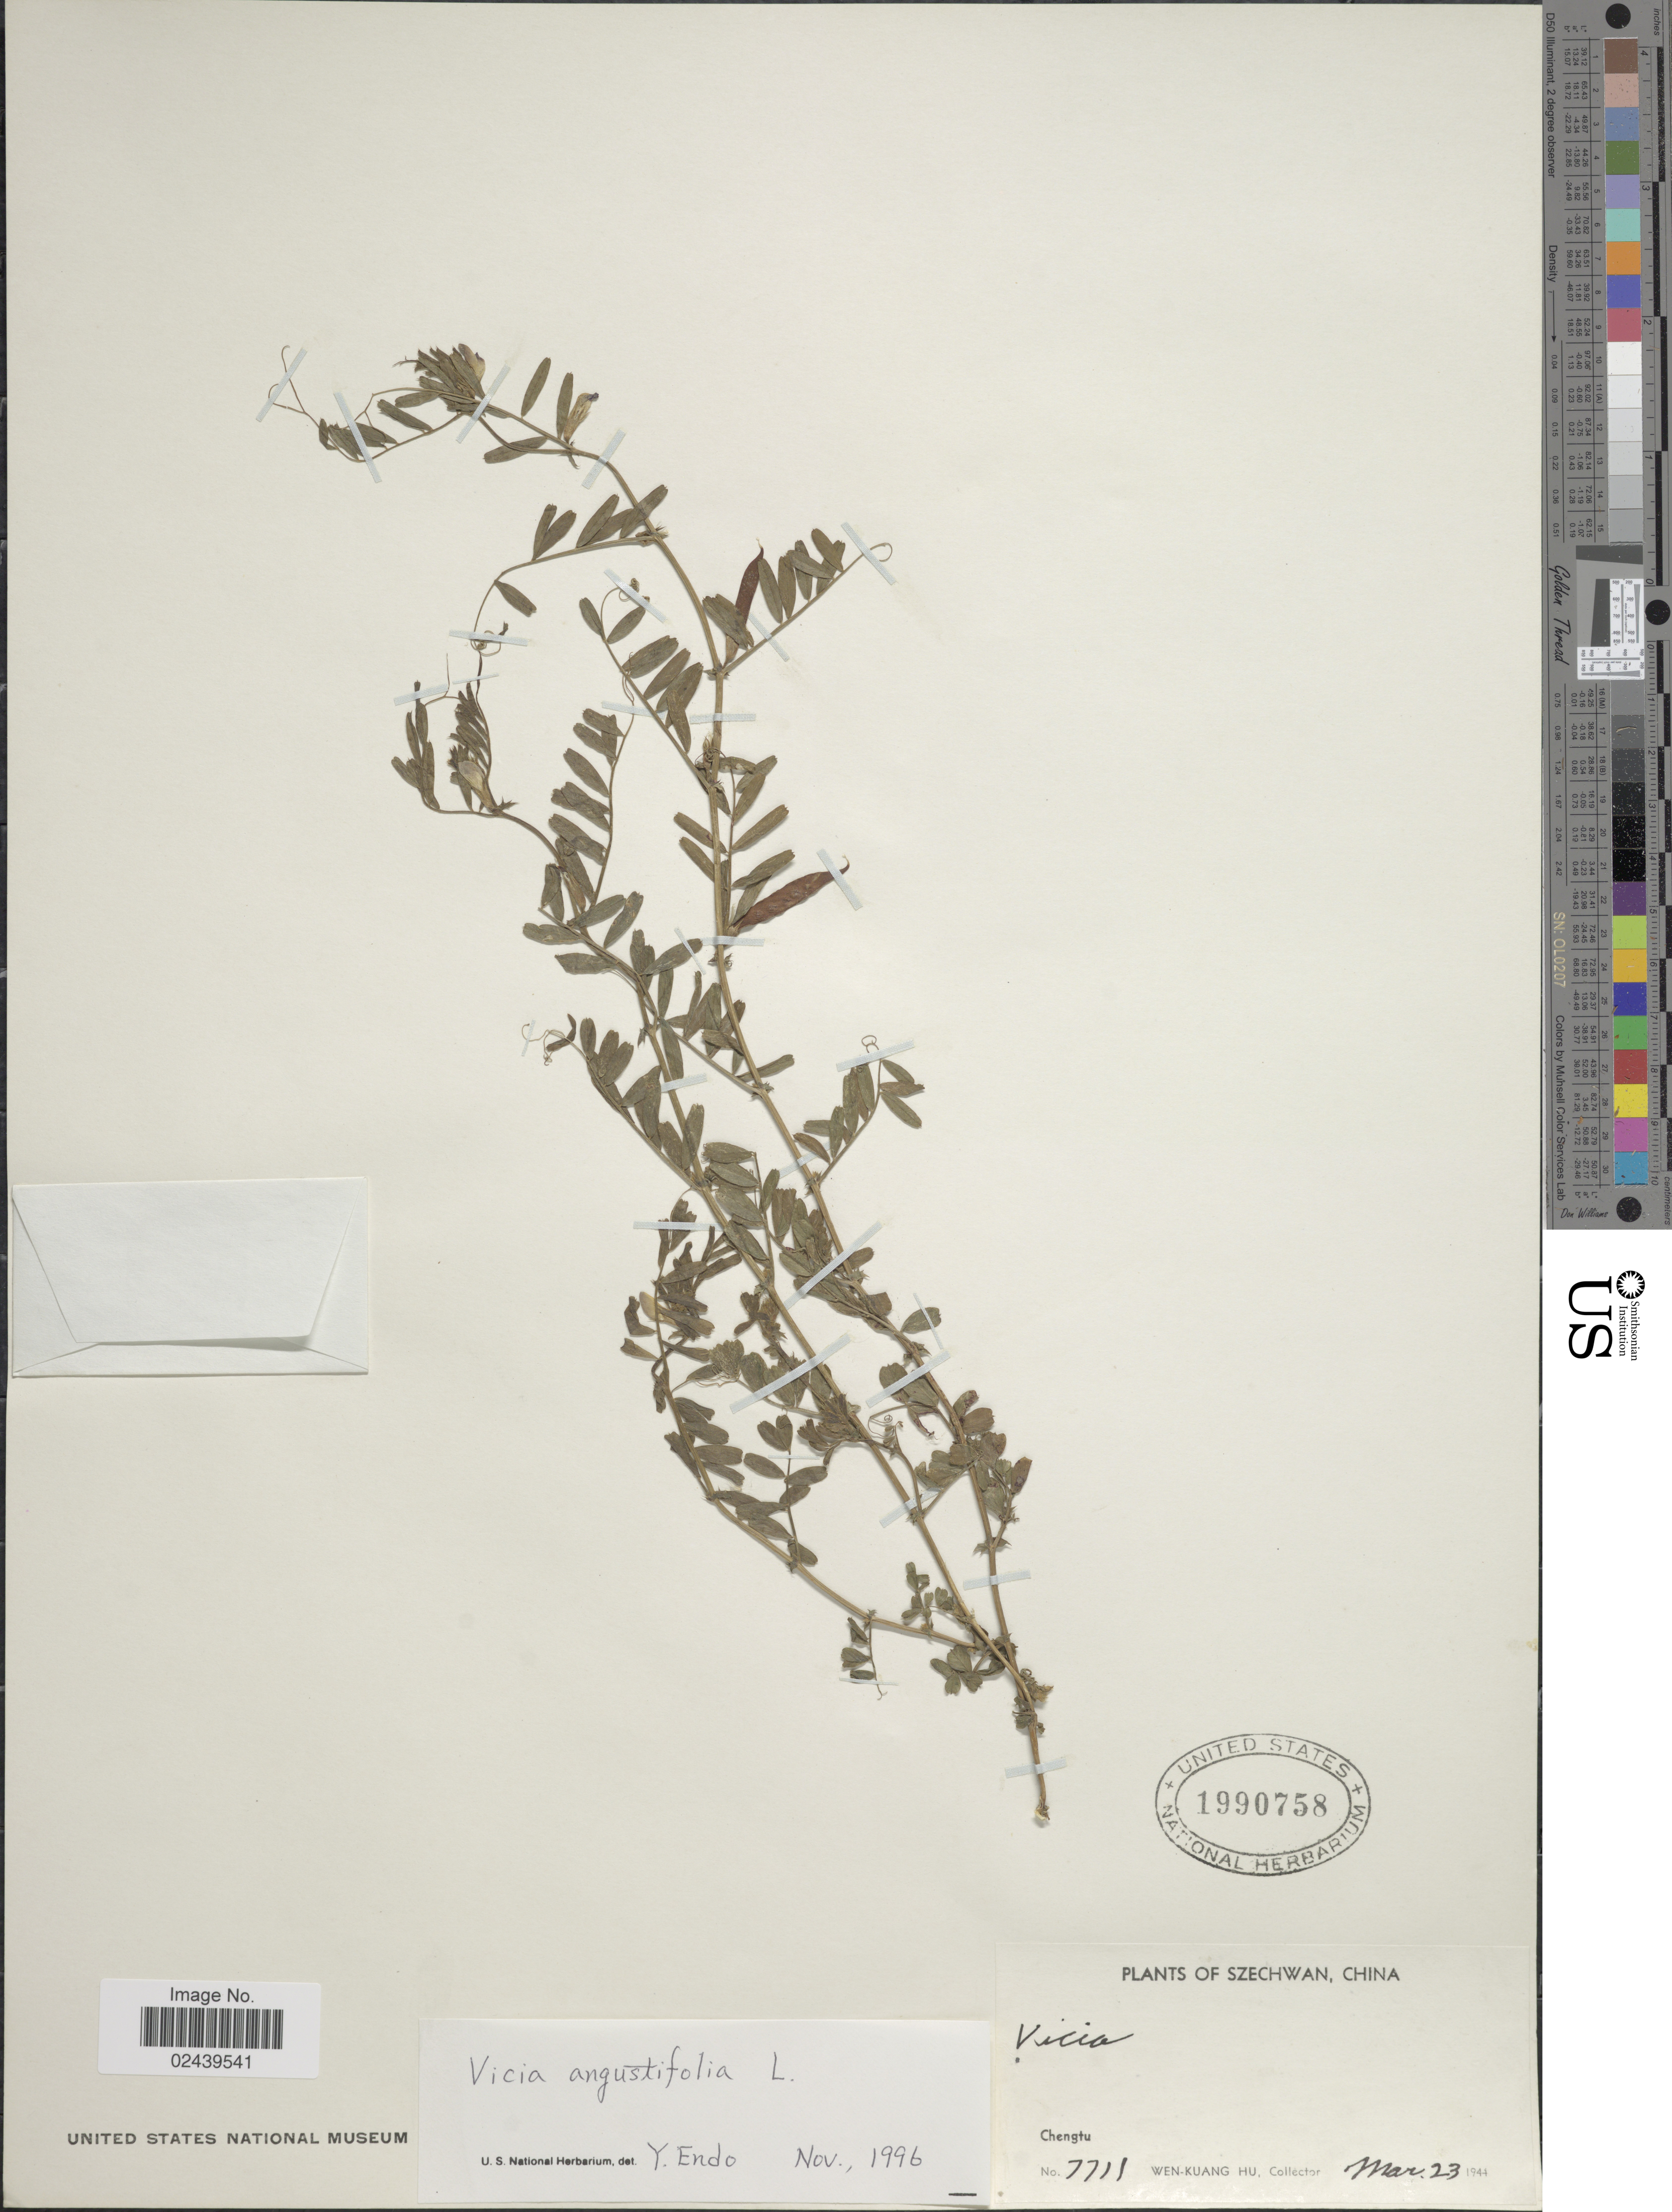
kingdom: Plantae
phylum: Tracheophyta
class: Magnoliopsida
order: Fabales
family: Fabaceae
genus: Vicia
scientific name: Vicia angustifolia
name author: L.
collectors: W. K. Hu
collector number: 7711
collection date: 1944-03-23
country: China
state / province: Sichuan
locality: Szechwan, China, Chengtu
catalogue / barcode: US 1990758